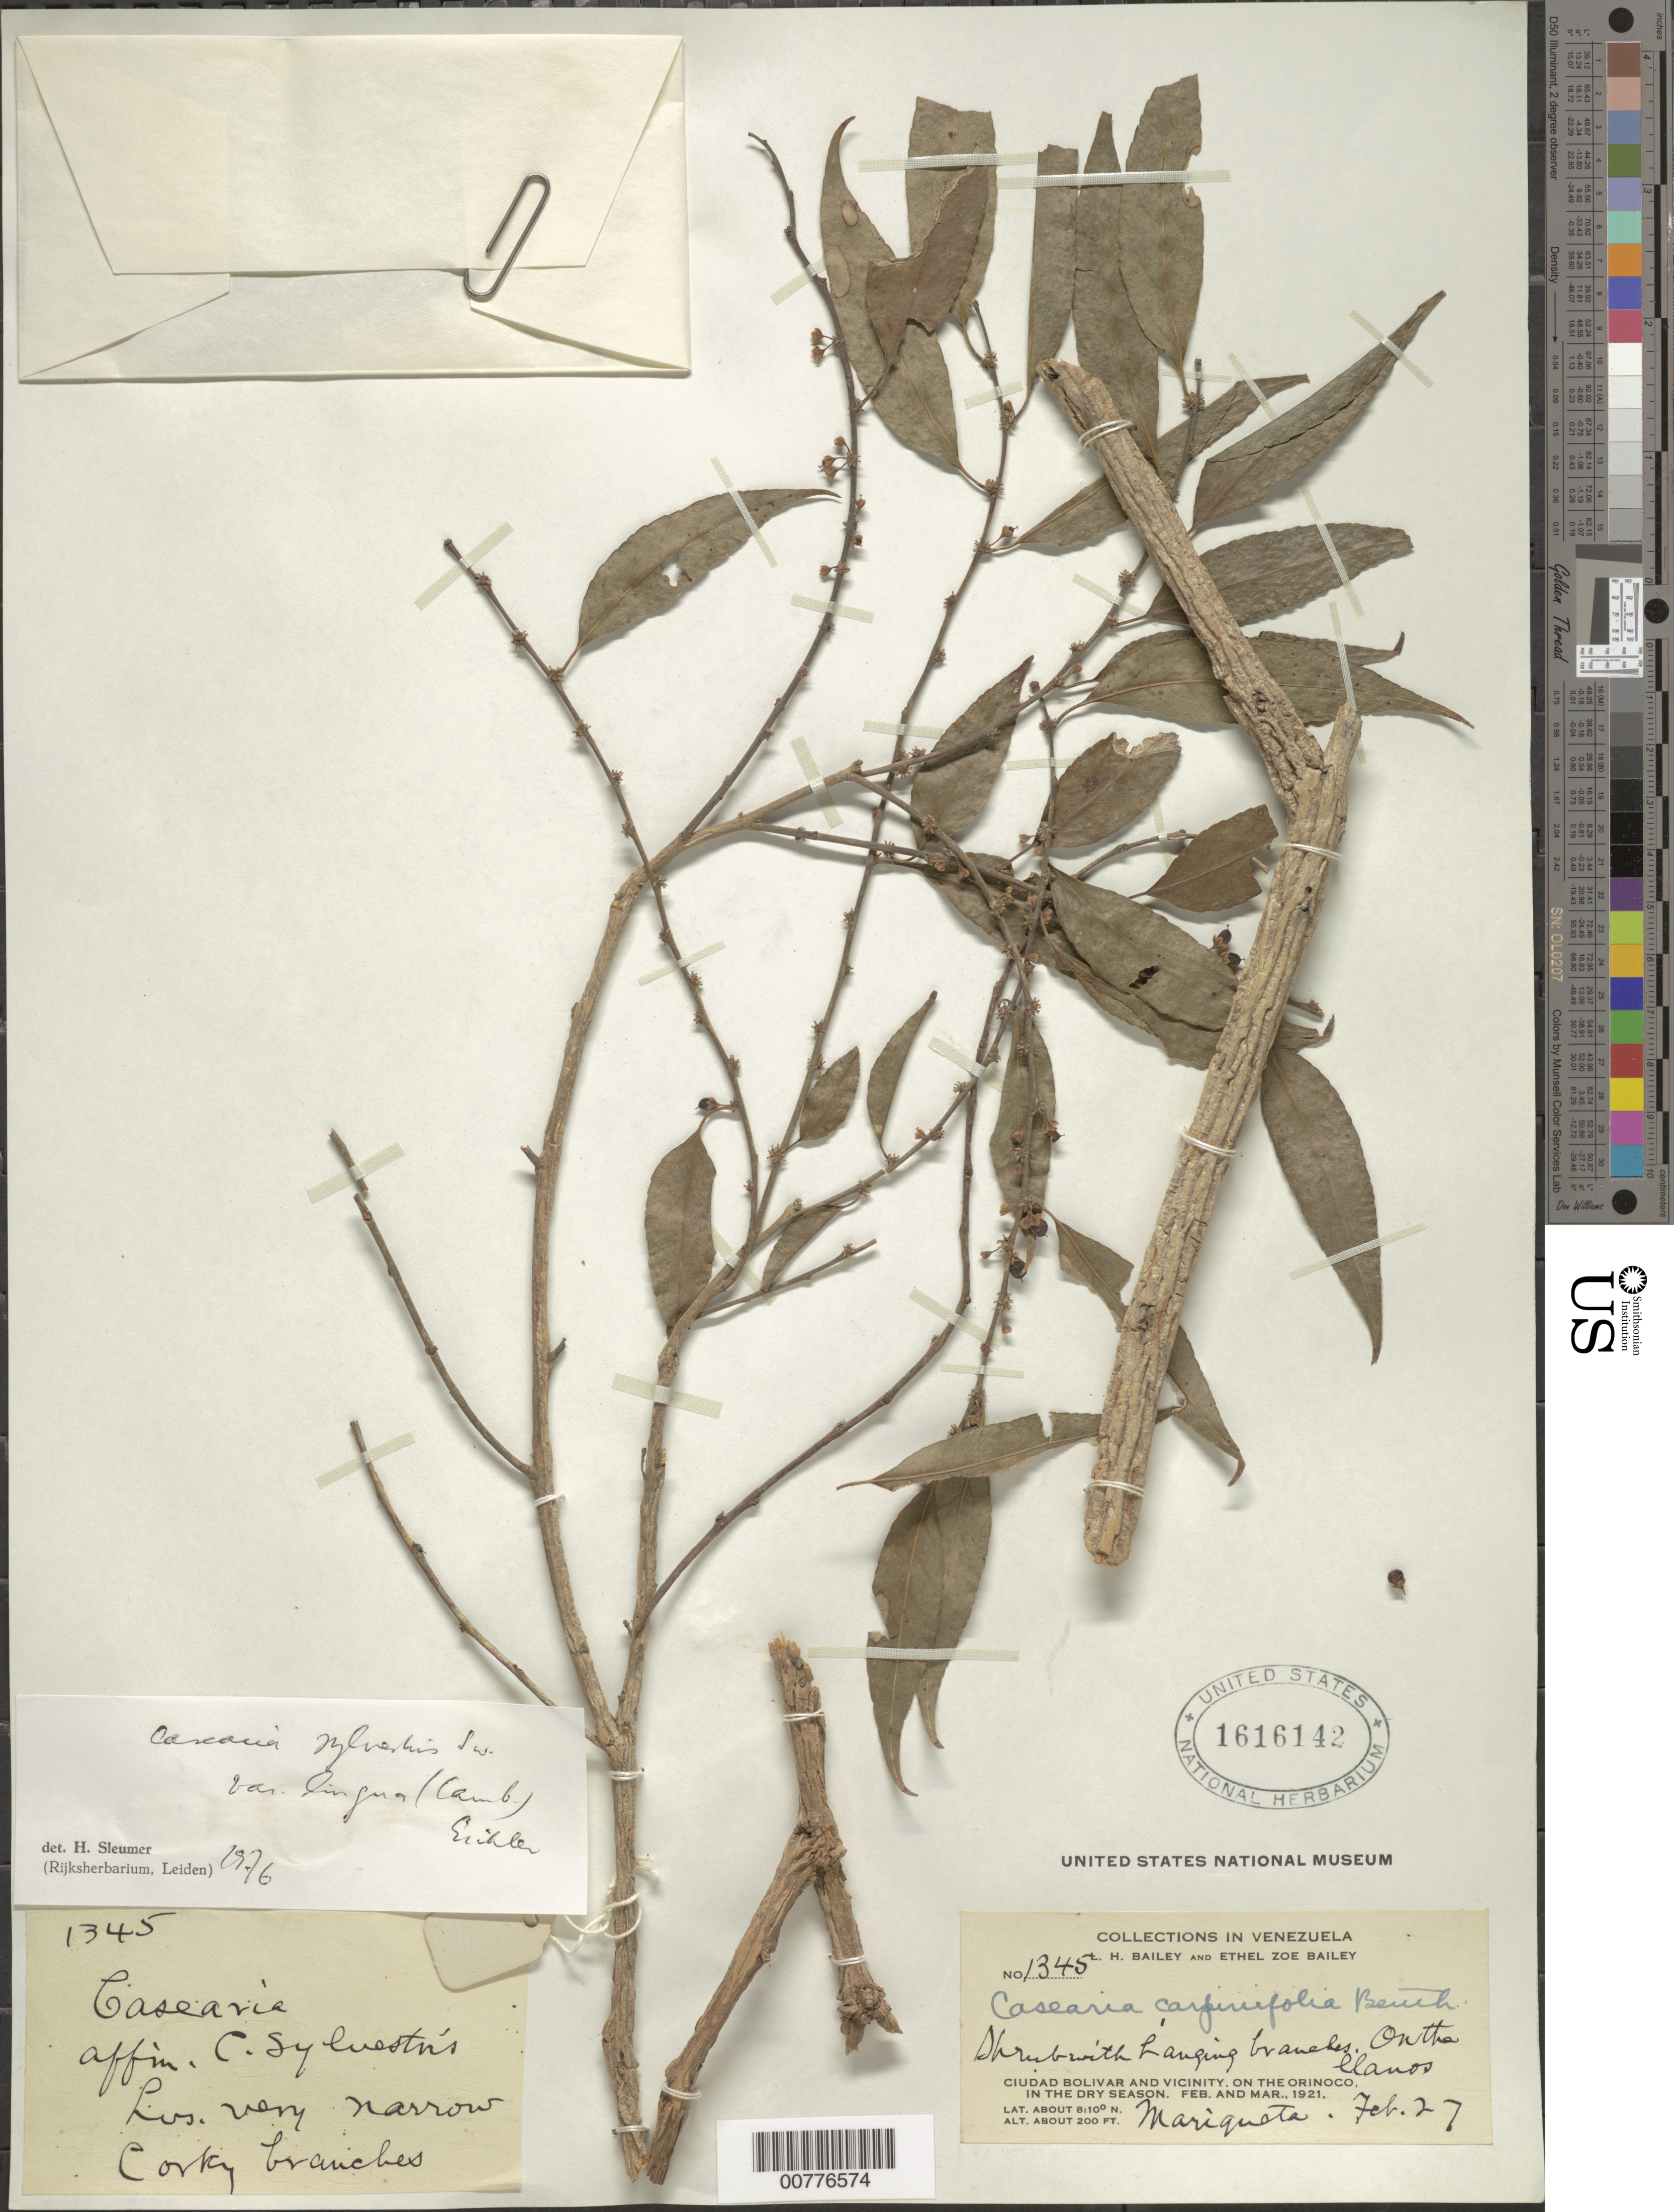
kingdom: Plantae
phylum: Tracheophyta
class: Magnoliopsida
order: Malpighiales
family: Salicaceae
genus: Casearia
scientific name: Casearia sylvestris var. lingua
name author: (Cambess.) Eichler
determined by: Sleumer, H. O.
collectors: L. H. Bailey & E. Z. Bailey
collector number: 1345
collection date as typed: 27-Feb-21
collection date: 1921-02-27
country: Venezuela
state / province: Bolívar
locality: Ciudad Bolívar, Orinoco R., Mariqueta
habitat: On the llanos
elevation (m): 61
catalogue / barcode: US 1616142